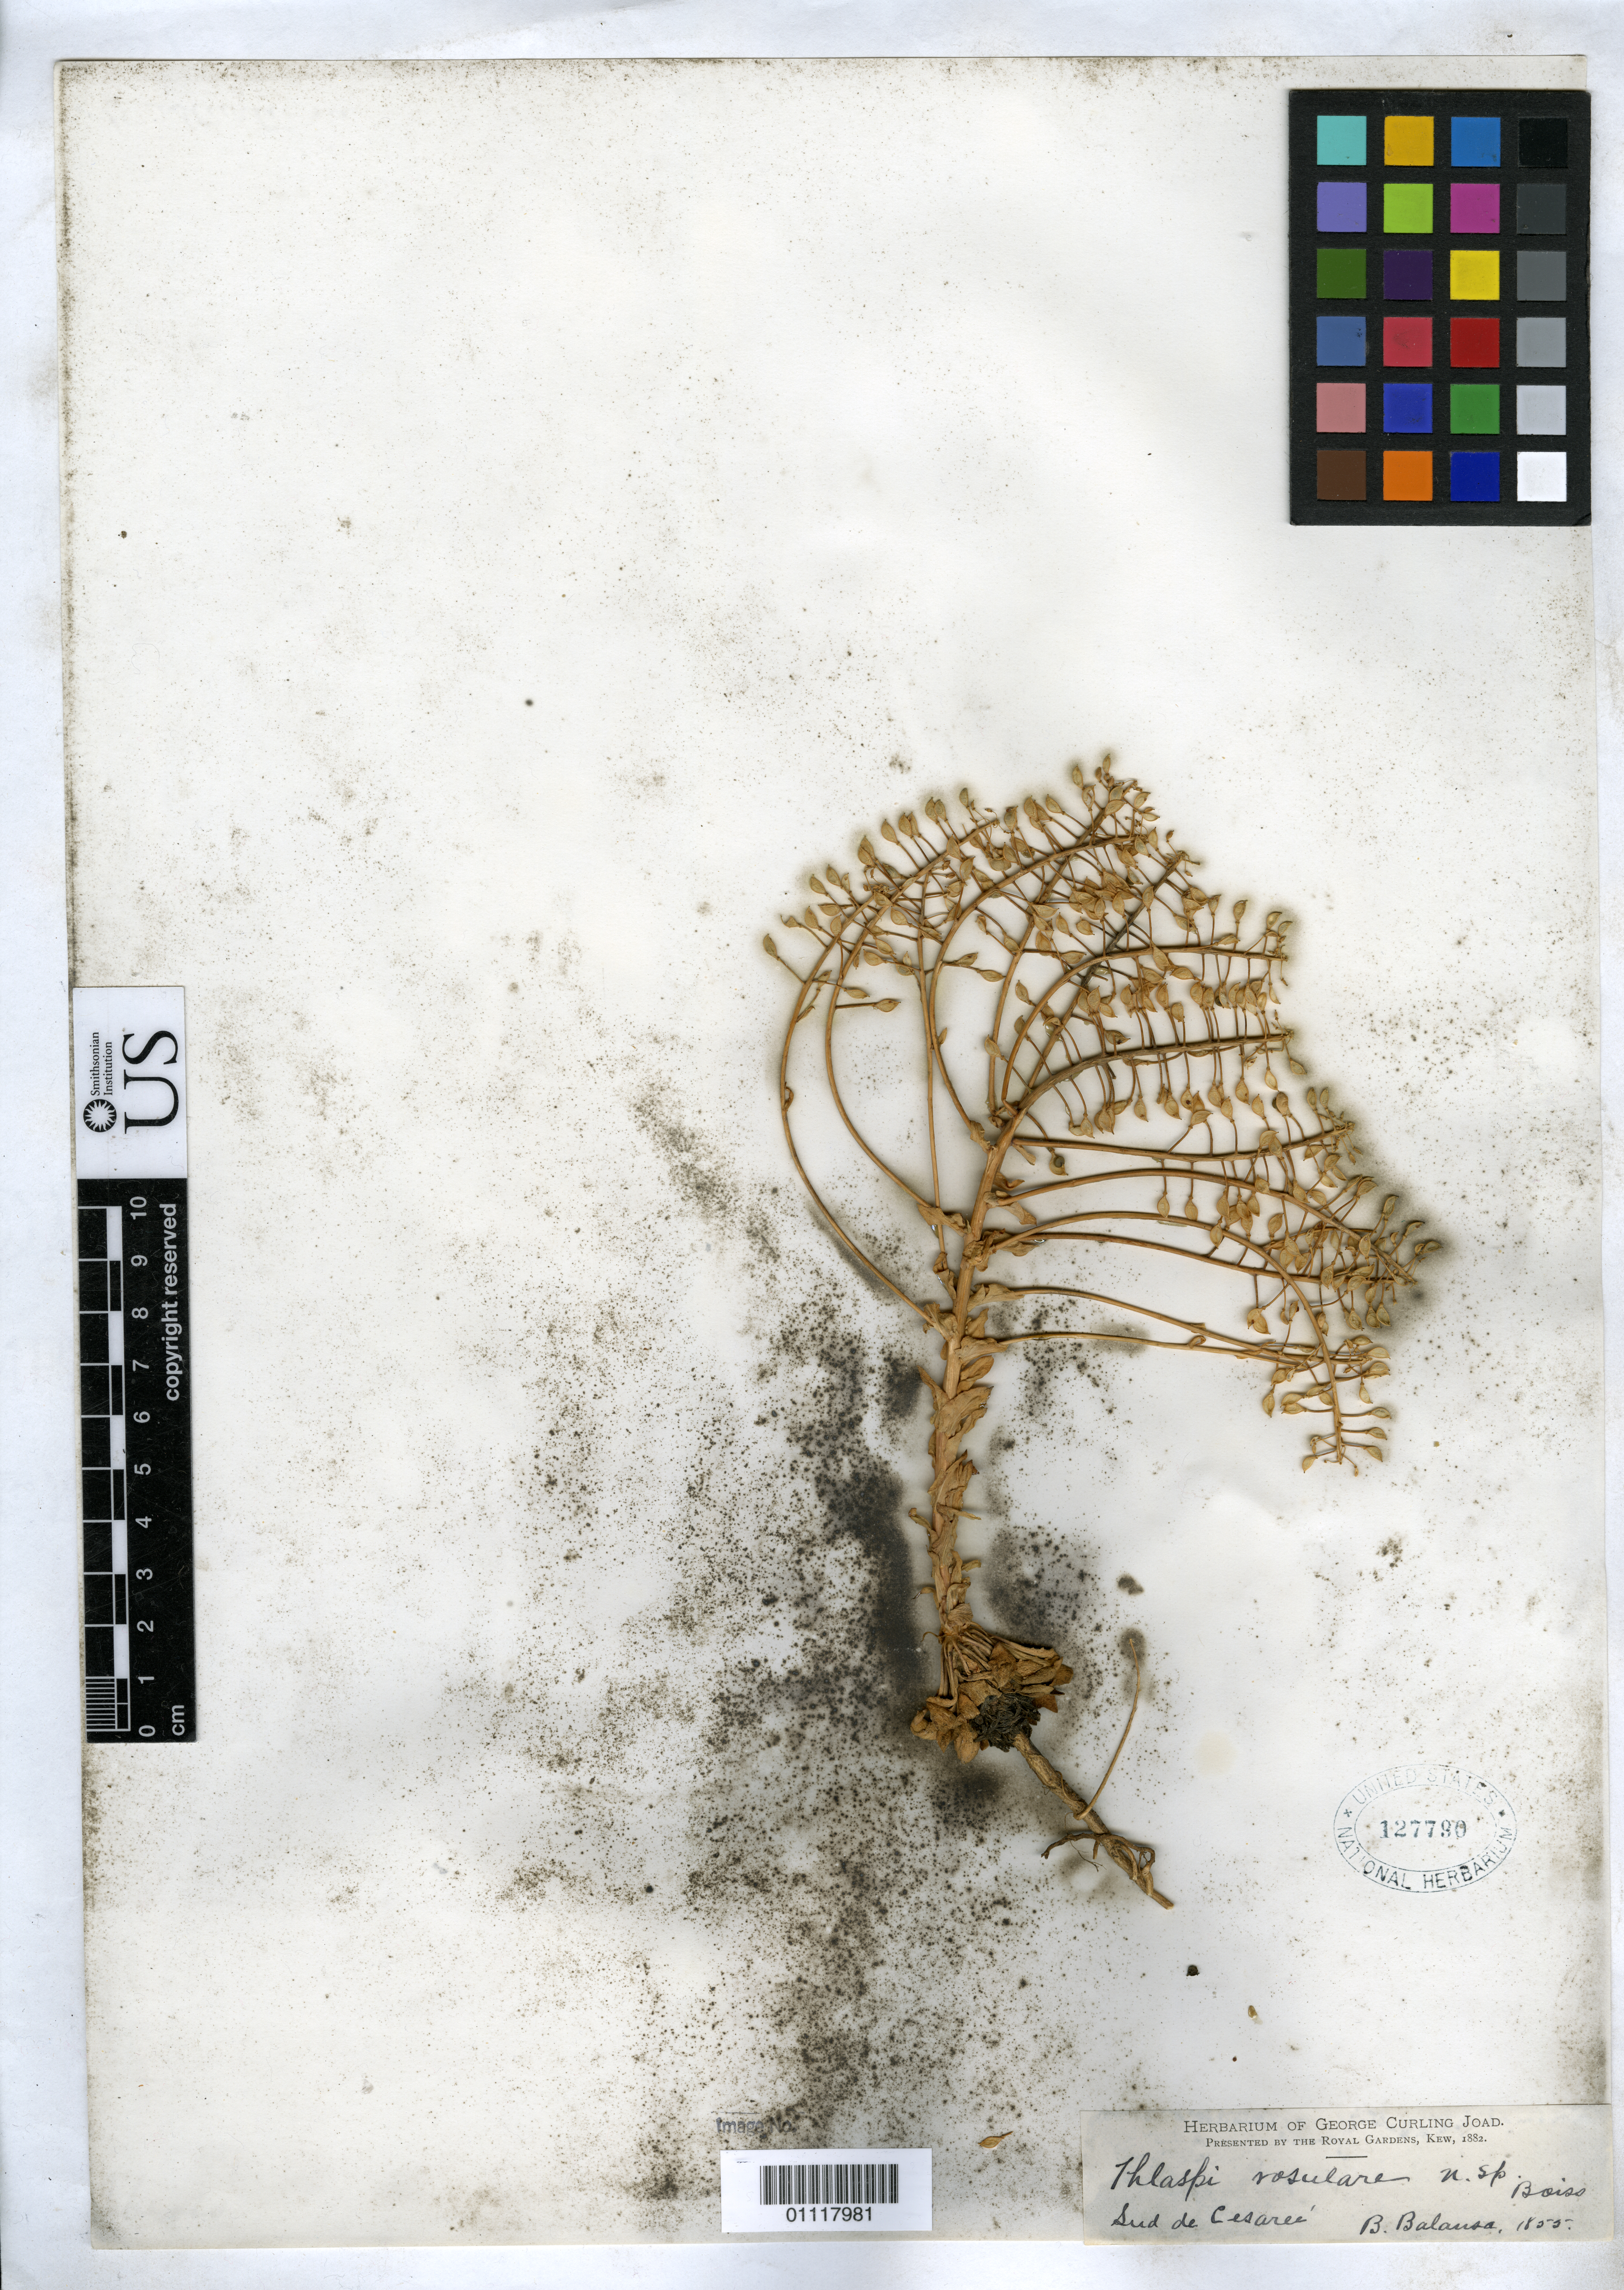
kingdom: Plantae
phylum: Tracheophyta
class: Magnoliopsida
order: Brassicales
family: Brassicaceae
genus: Thlaspi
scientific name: Thlaspi rosulare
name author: Boiss. & Balansa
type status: Possible Type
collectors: B. Balansa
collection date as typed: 1855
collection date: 1855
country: Turkey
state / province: Kayseri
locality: Sud de Cesaree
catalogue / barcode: US 127790